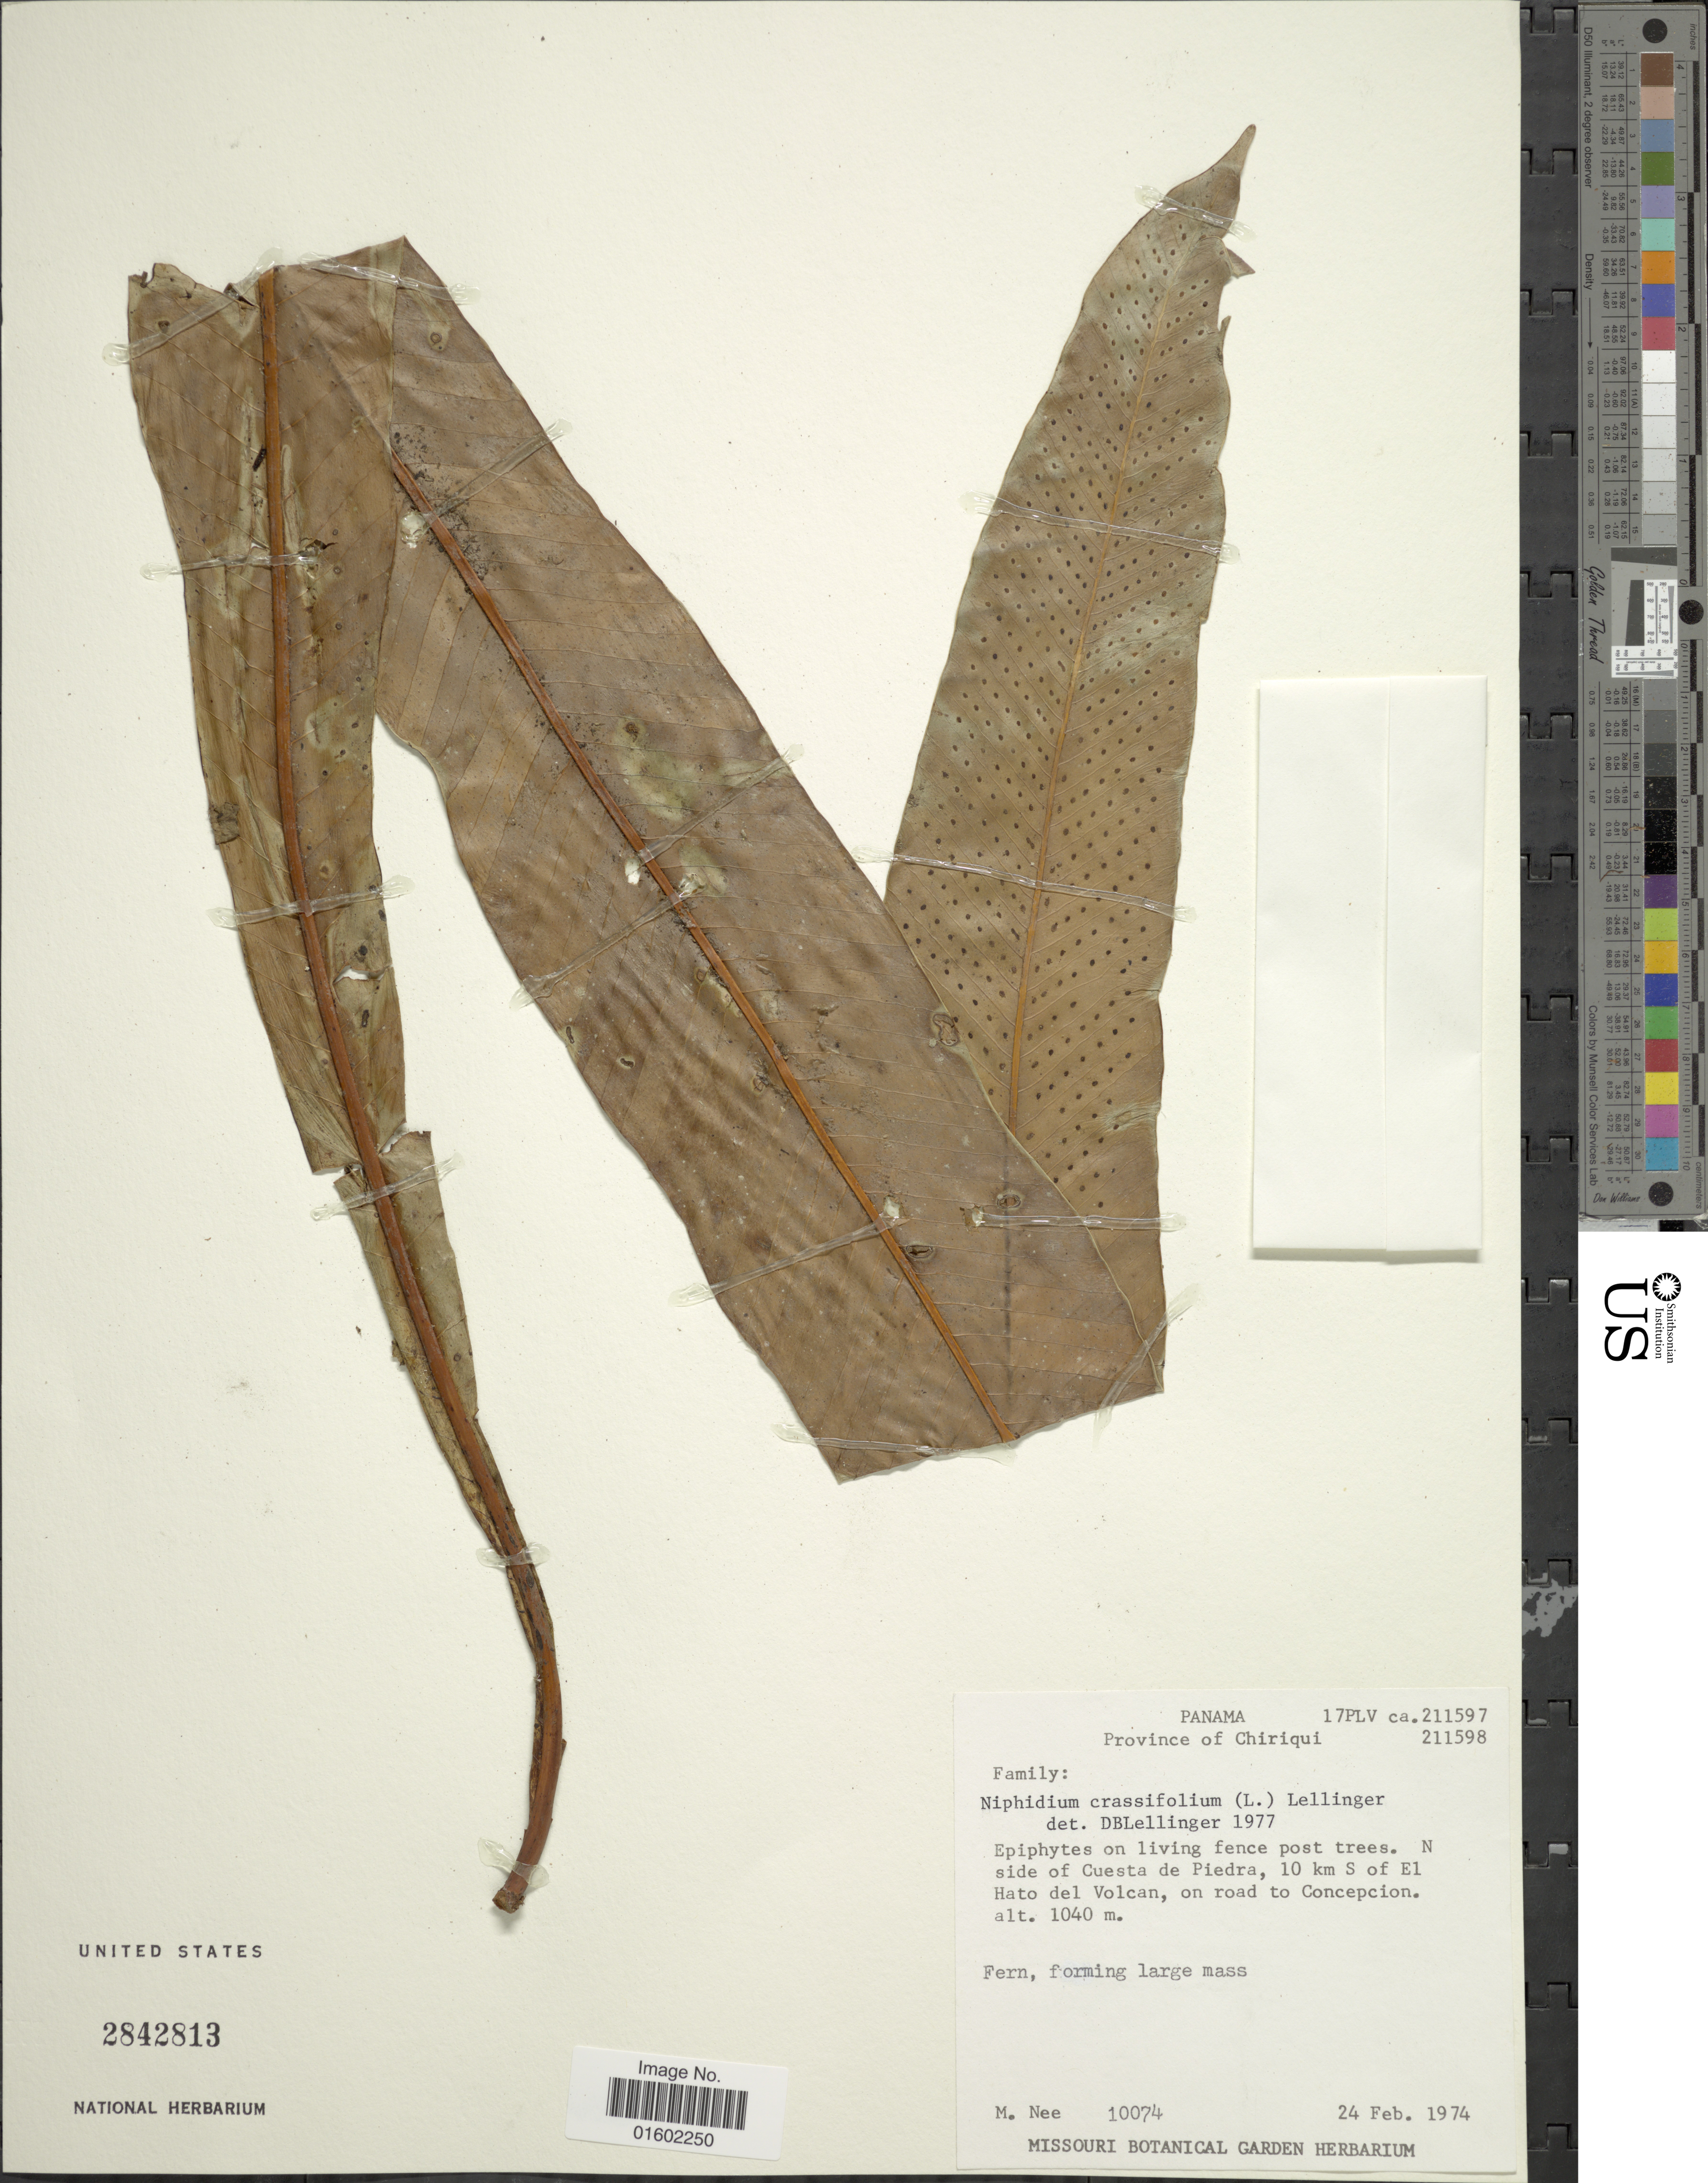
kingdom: Plantae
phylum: Tracheophyta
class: Polypodiopsida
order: Polypodiales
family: Polypodiaceae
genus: Niphidium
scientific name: Niphidium crassifolium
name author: (L.) Lellinger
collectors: M. Nee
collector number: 10074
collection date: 1974-02-24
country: Panama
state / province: Chiriqui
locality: N side of Cuesta de Piedra, 10 km S of El Hato del Volcan, on road to Conception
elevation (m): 1040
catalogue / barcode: US 2842813